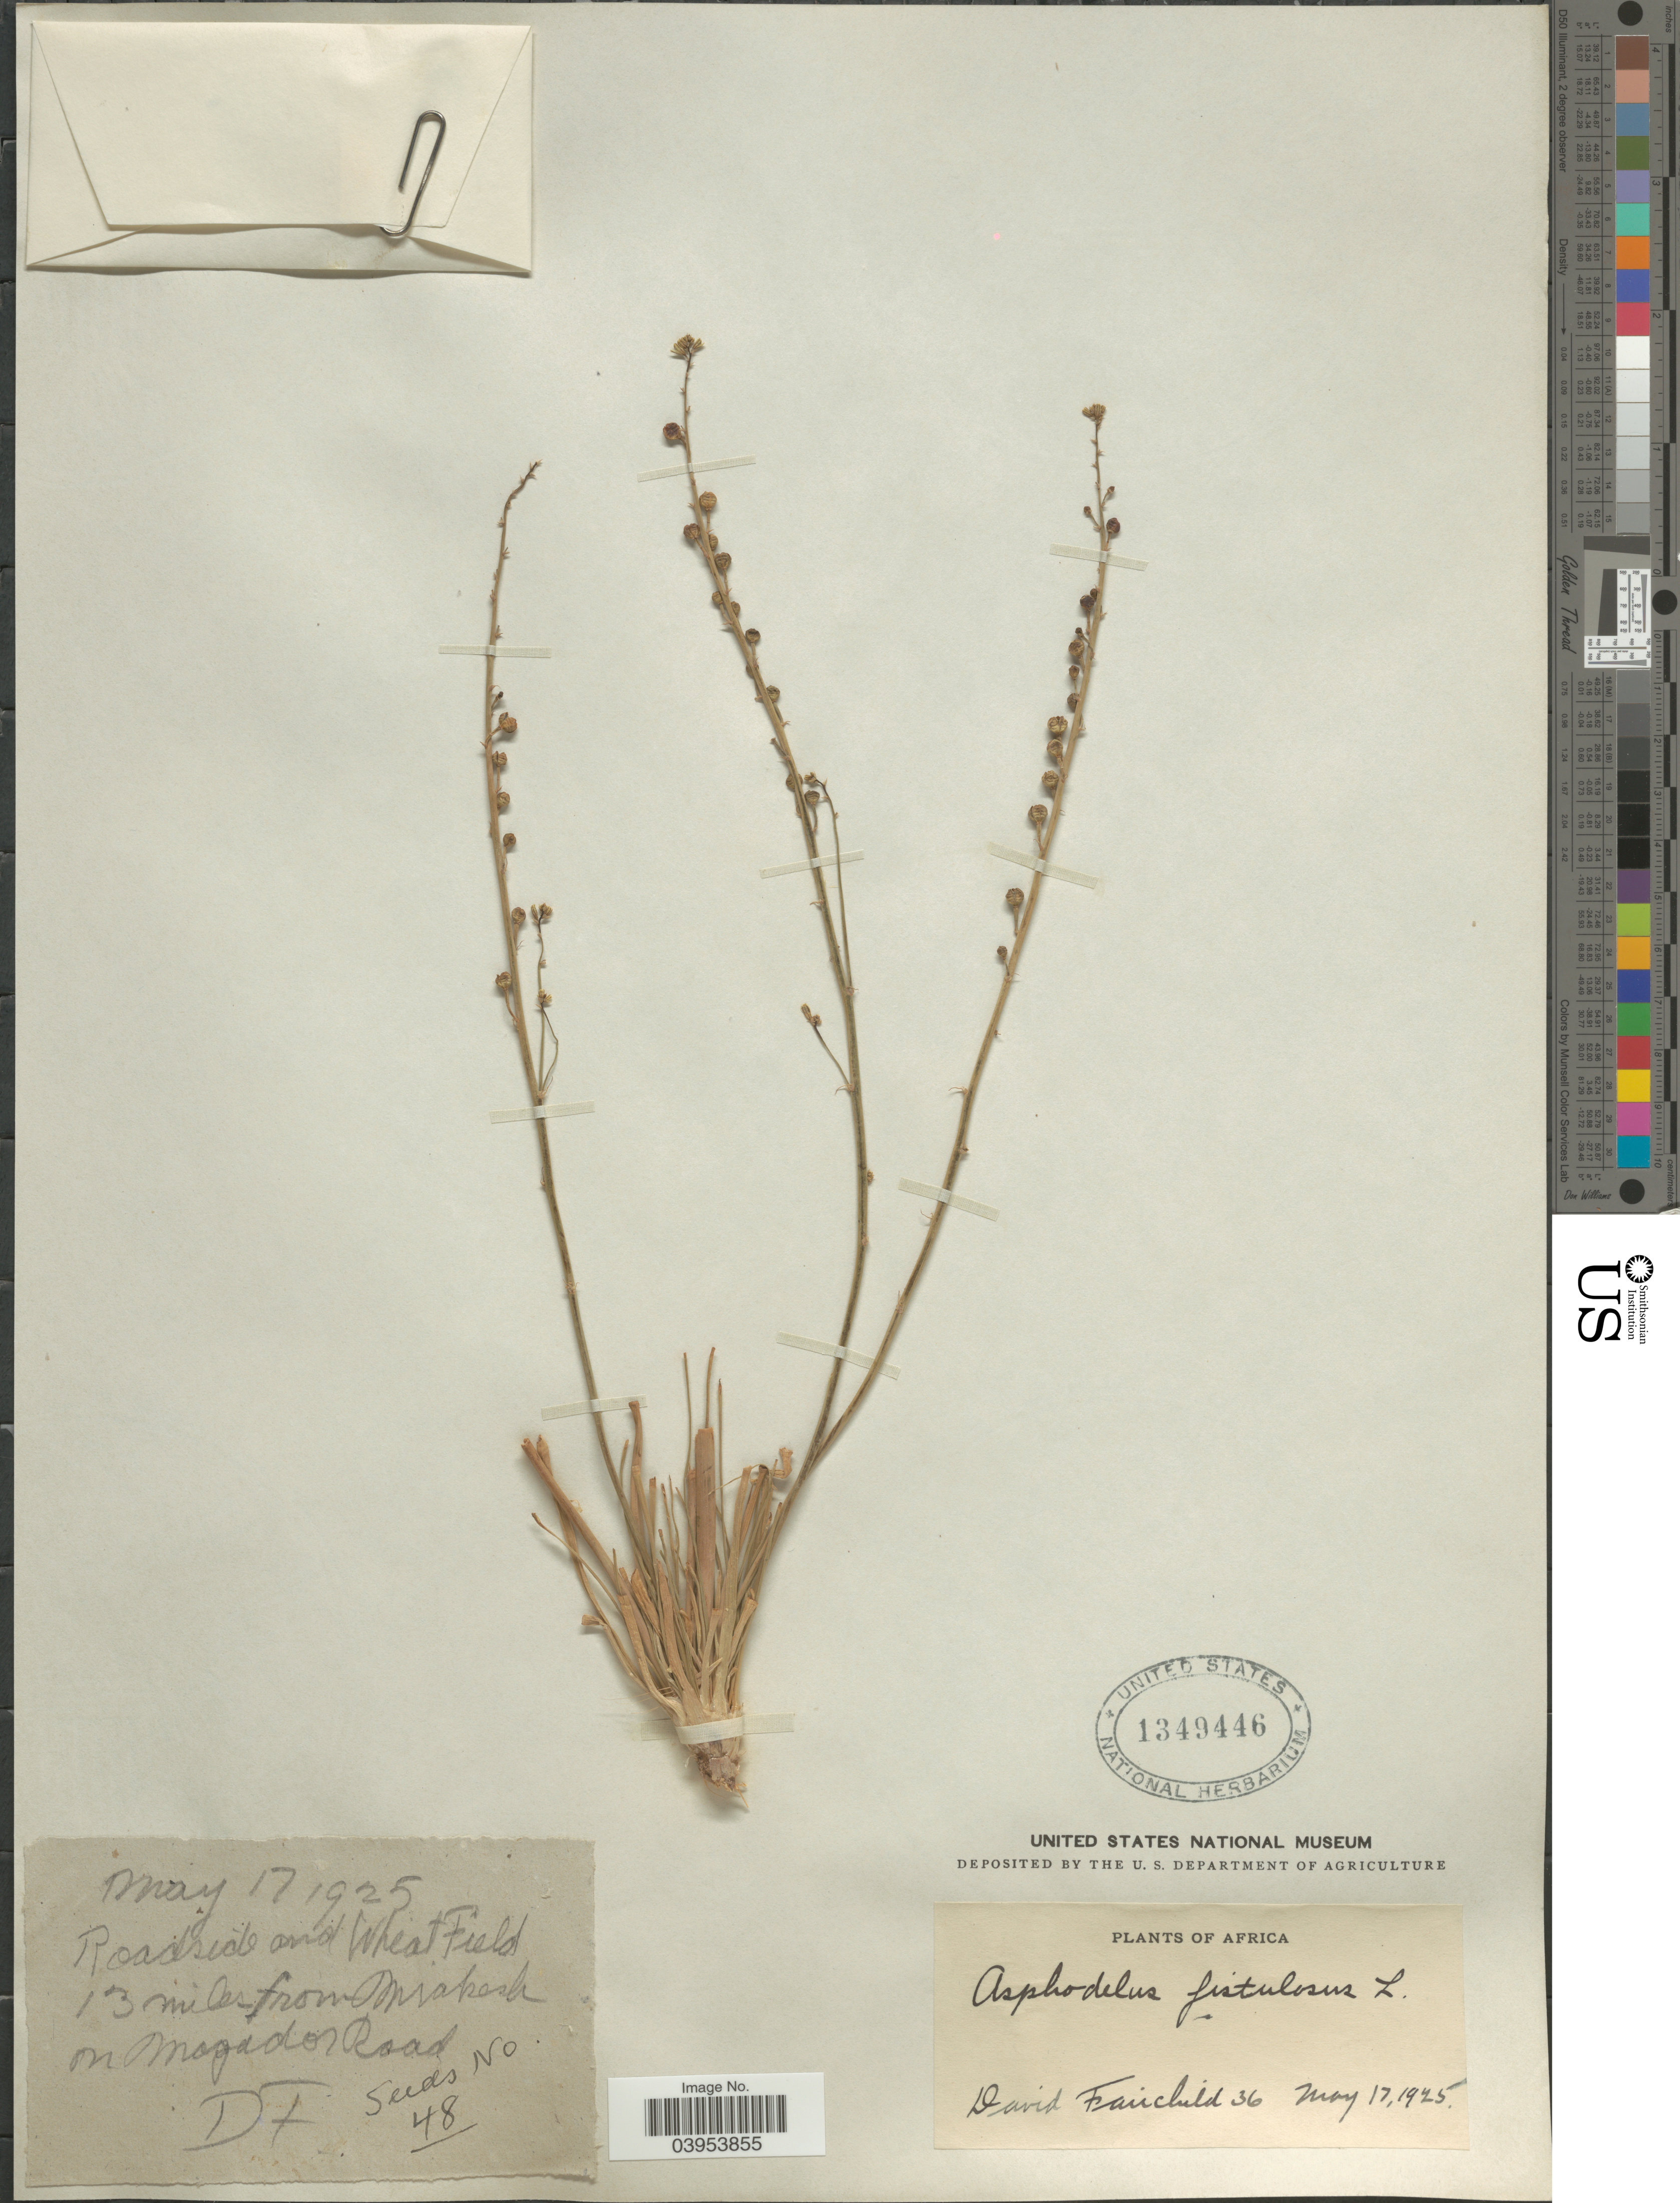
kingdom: Plantae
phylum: Tracheophyta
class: Liliopsida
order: Asparagales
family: Asphodelaceae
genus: Asphodelus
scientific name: Asphodelus fistulosus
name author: L.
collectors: D. Fairchild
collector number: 36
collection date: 1925-05-17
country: Morocco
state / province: Marrakech-Tensift-Al Haouz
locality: Roadside and Wheat Field 13 miles from Mirakesh on Mogador Road.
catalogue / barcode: US 1349446